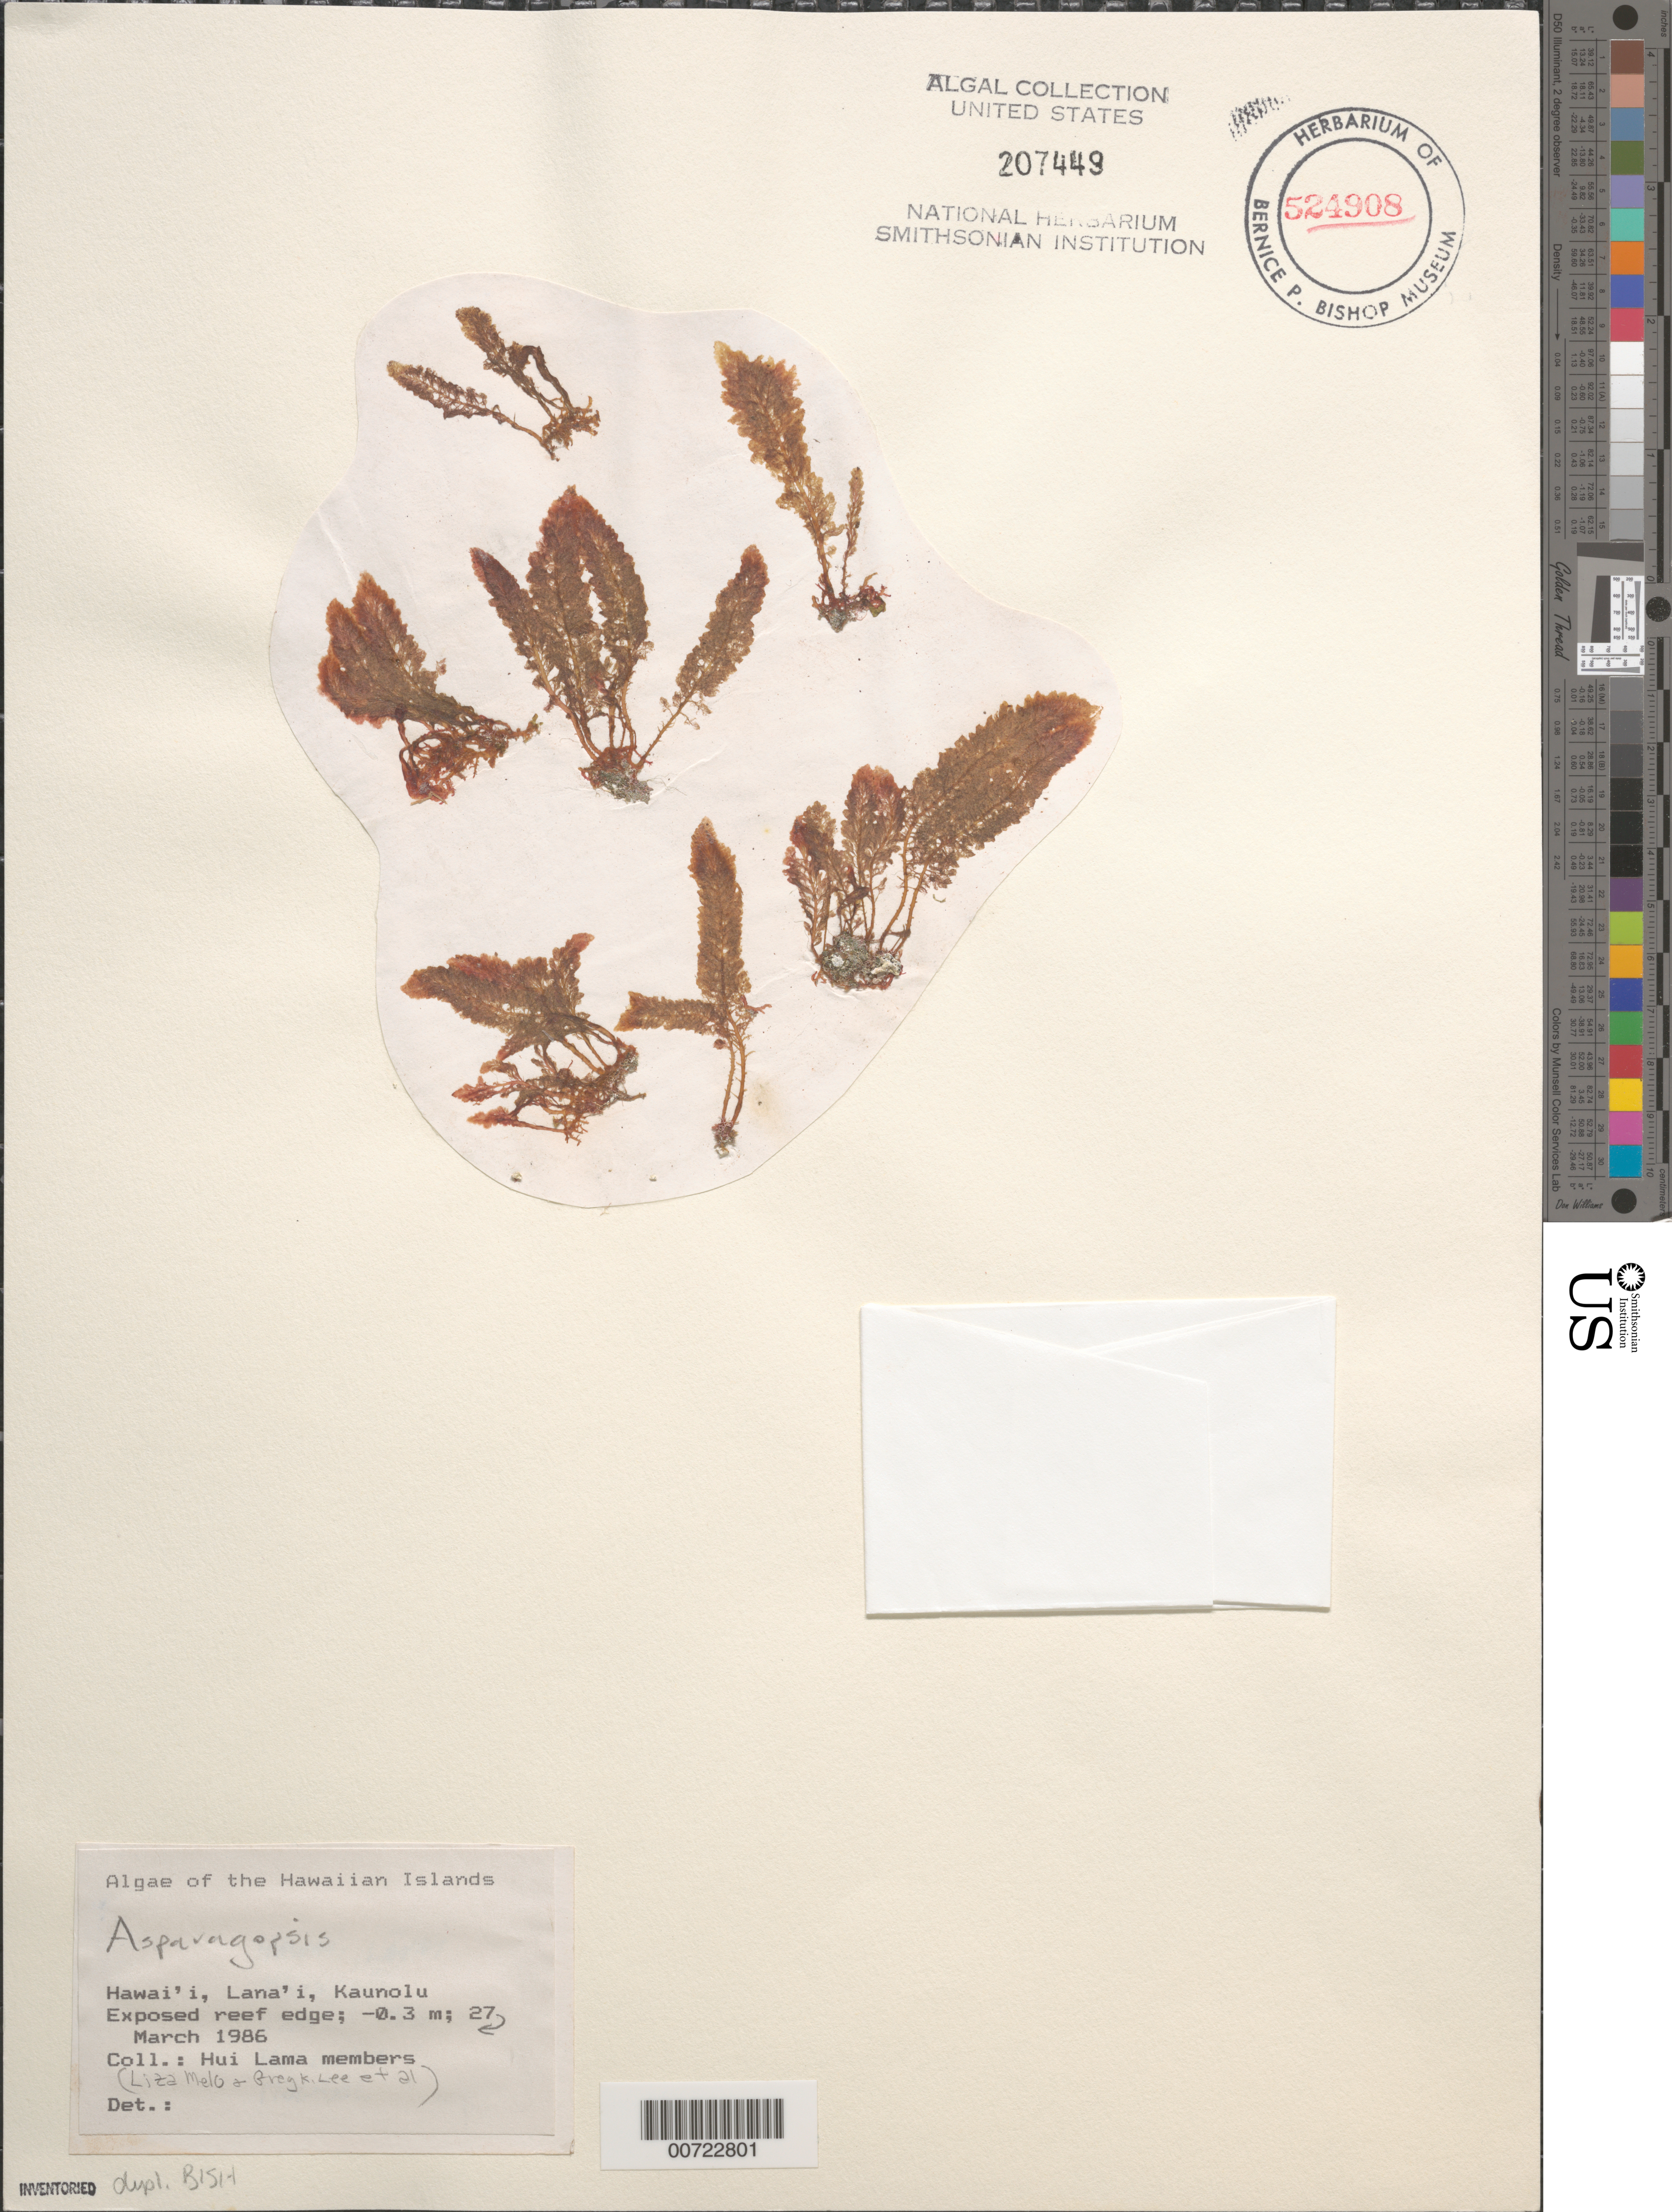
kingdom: Plantae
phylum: Rhodophyta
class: Florideophyceae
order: Bonnemaisoniales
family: Bonnemaisoniaceae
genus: Asparagopsis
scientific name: Asparagopsis sp.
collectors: Hui Lama members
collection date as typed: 27 Mar 1986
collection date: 1986-03-27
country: United States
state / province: Hawaii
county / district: Maui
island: Lana'i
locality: Kaunolu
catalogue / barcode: US 207449